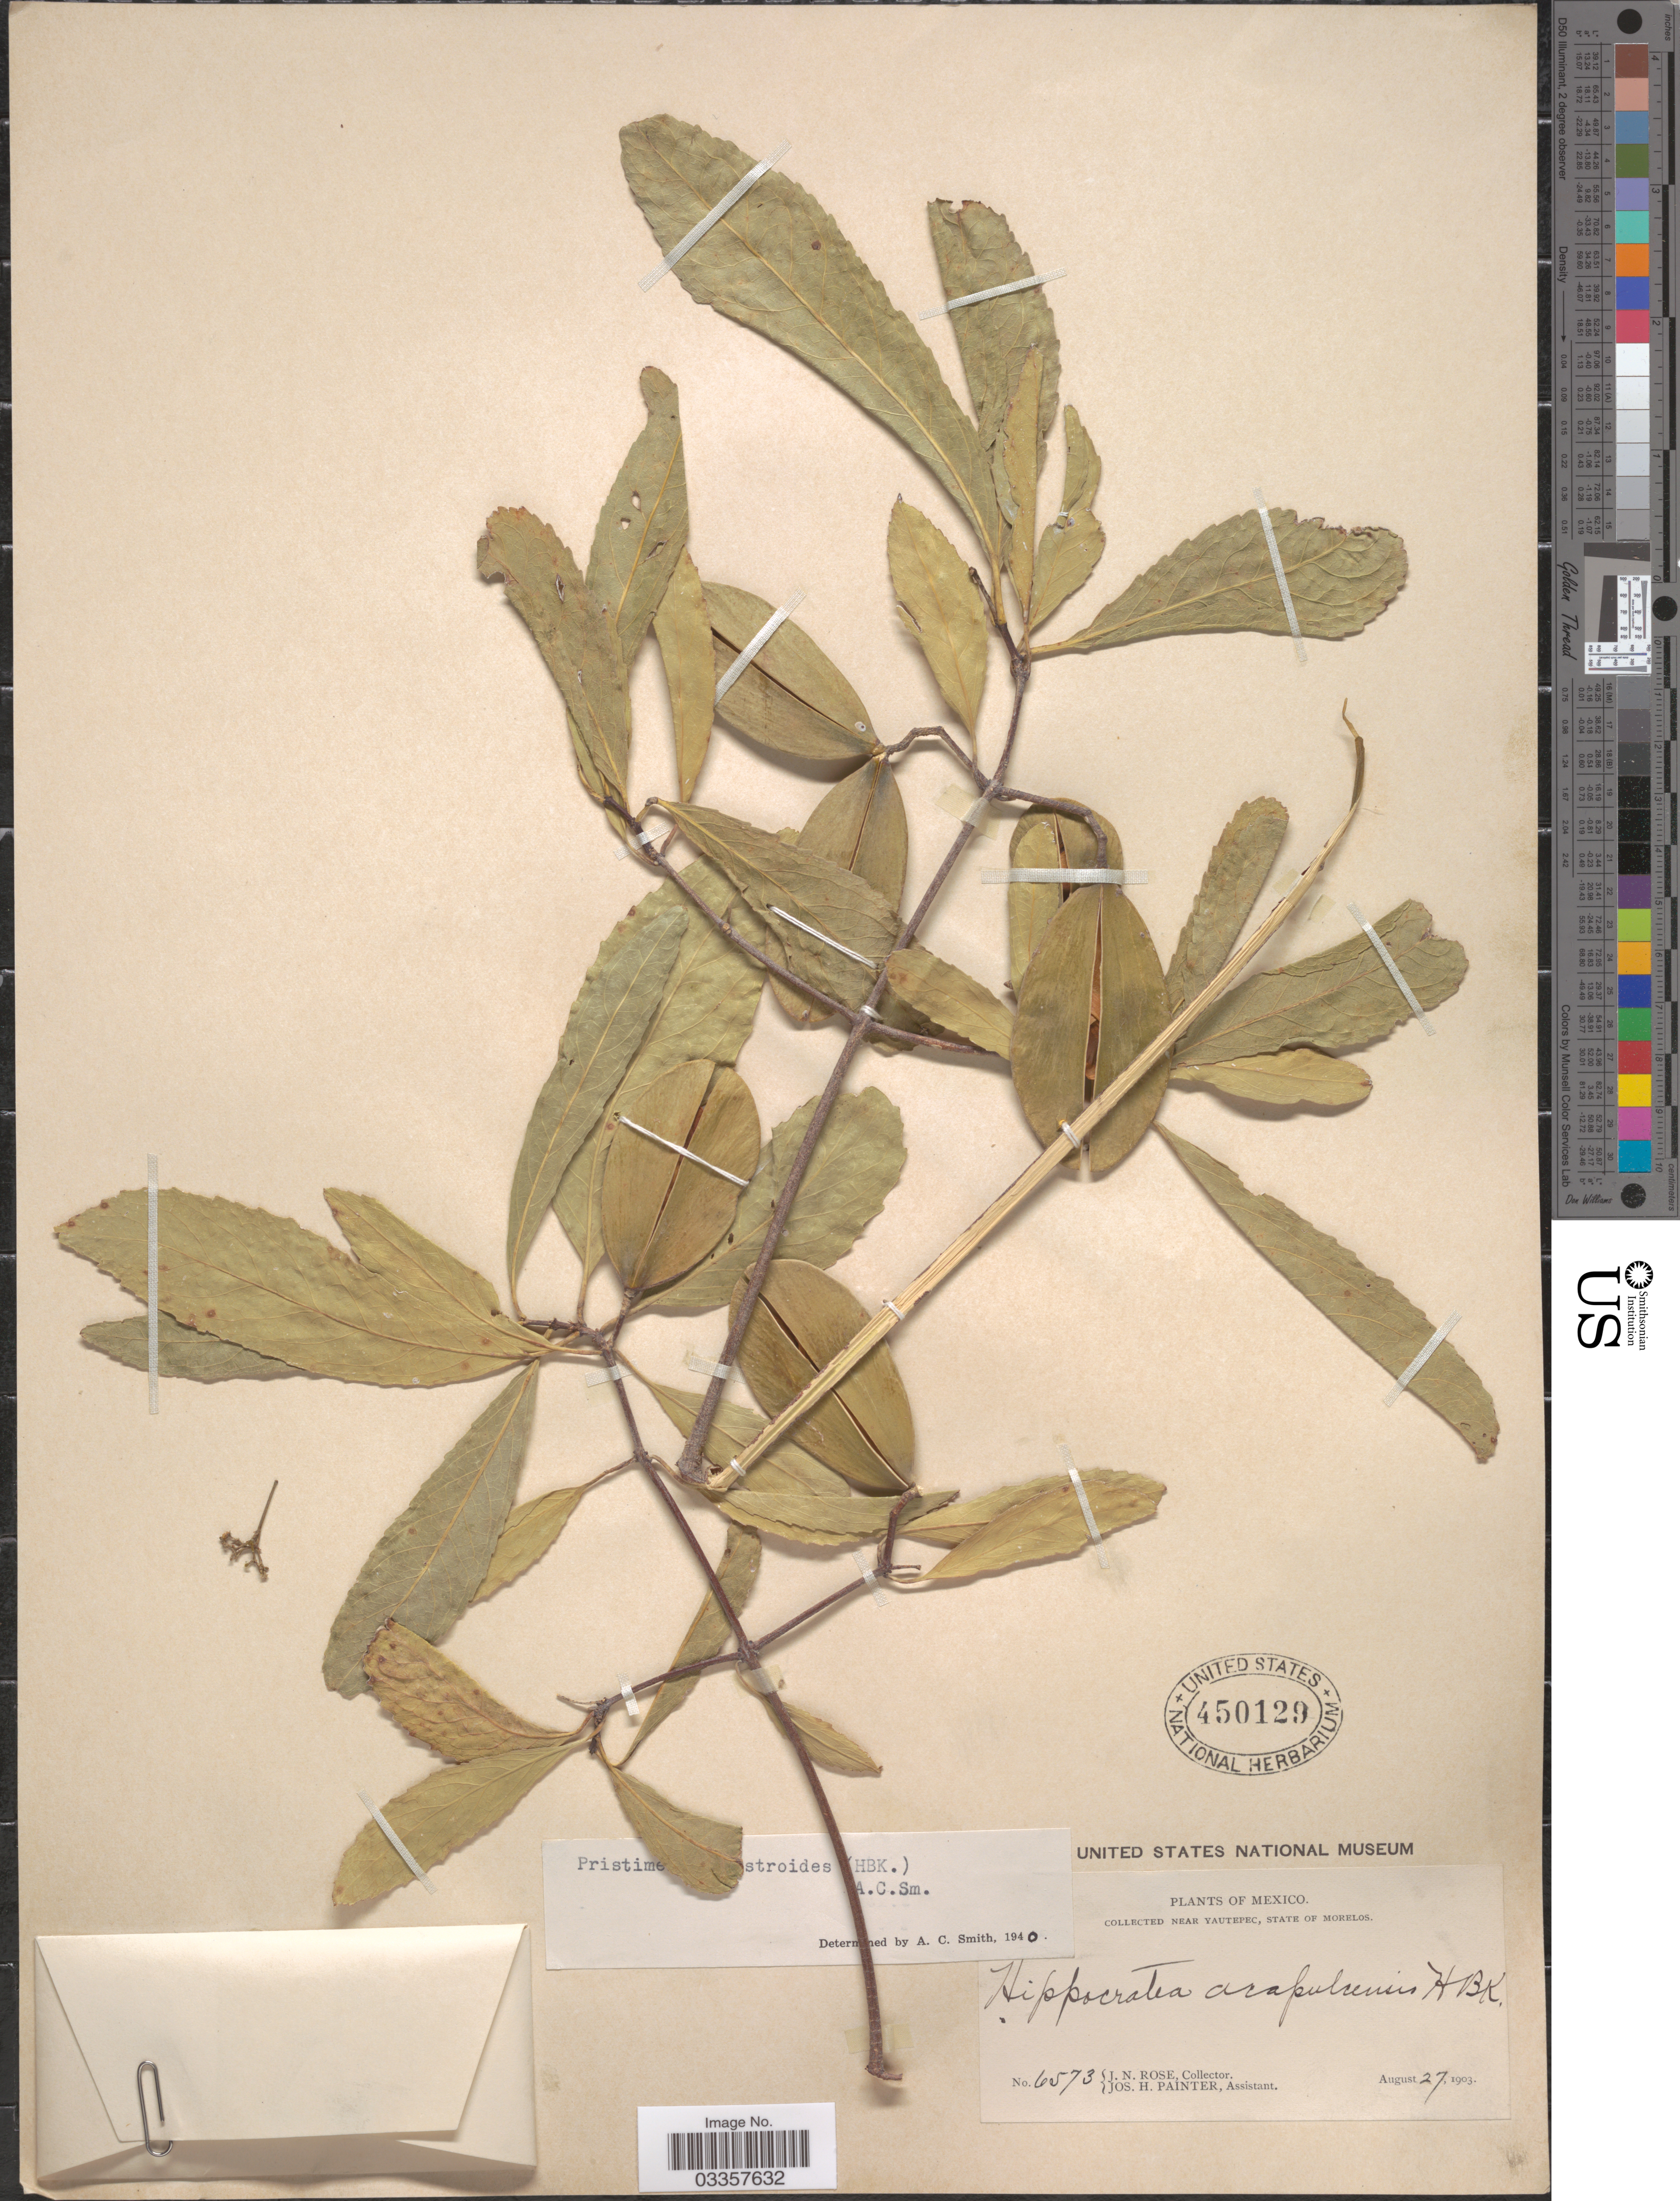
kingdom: Plantae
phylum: Tracheophyta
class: Magnoliopsida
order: Celastrales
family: Celastraceae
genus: Pristimera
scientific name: Pristimera celastroides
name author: (Kunth) A.C. Sm.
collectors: J. N. Rose & J. H. Painter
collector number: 6573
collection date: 1903-08-27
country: Mexico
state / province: Morelos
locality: Near Yautepec.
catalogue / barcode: US 450129